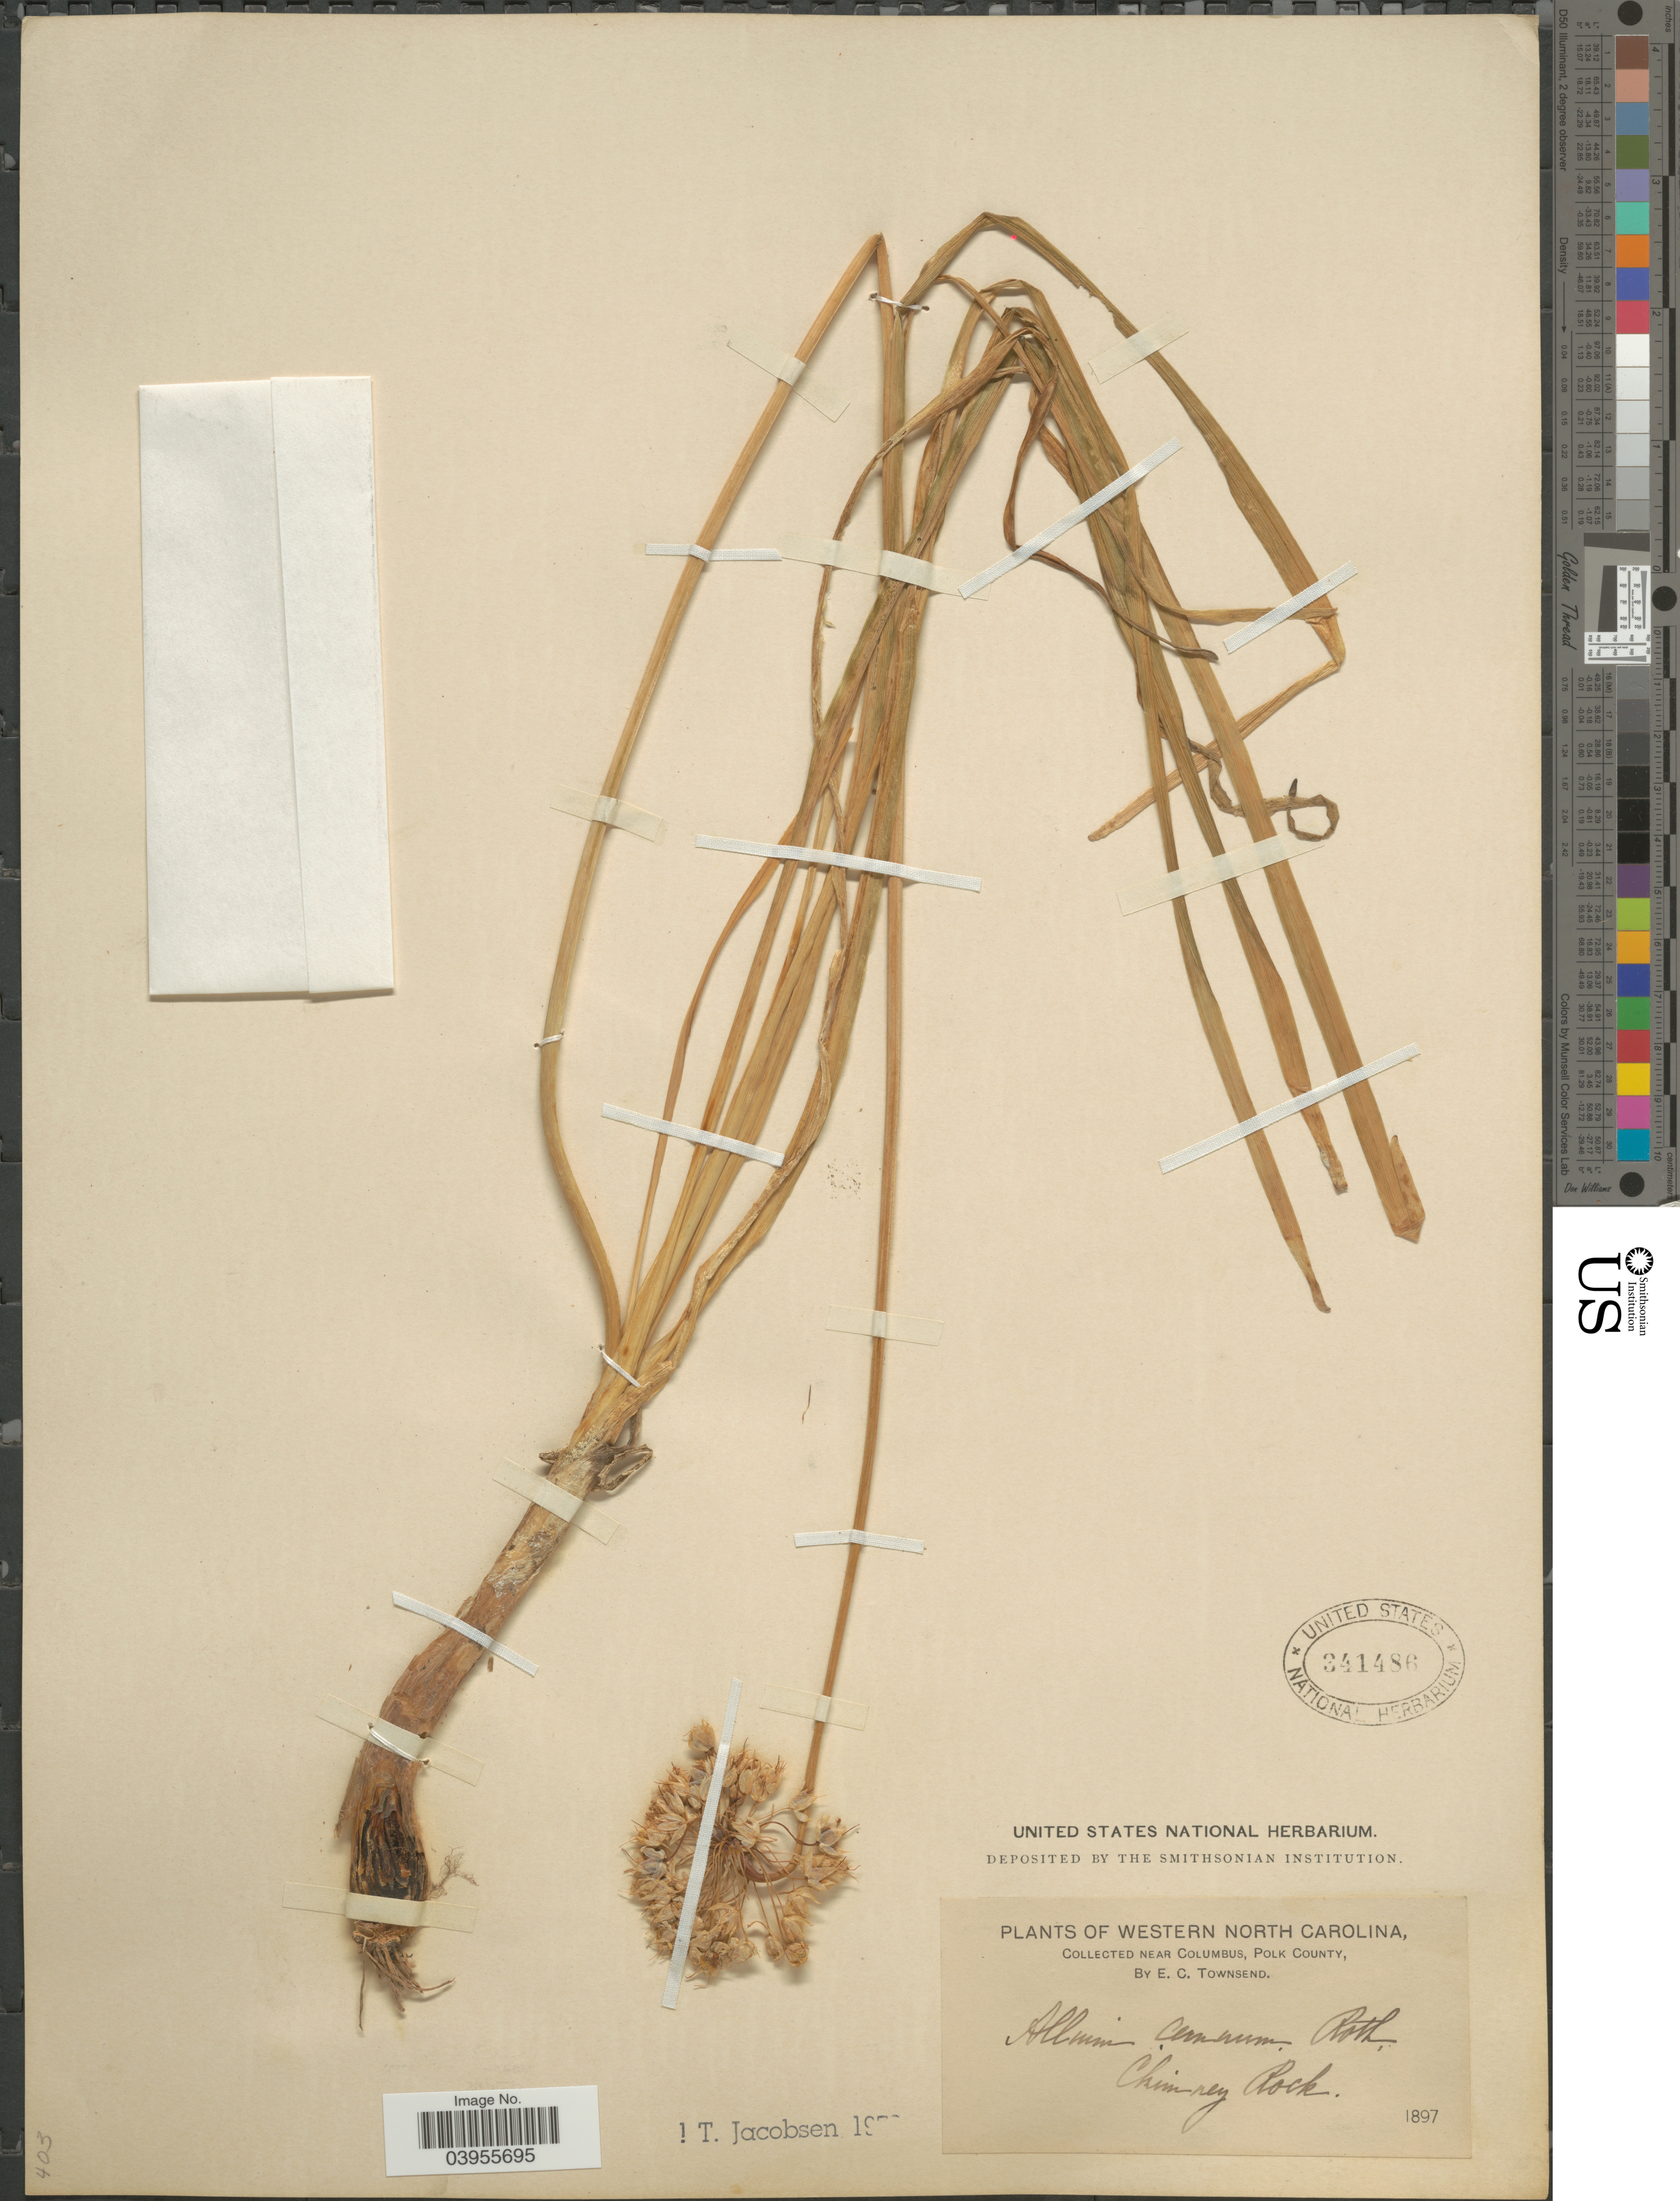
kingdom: Plantae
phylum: Tracheophyta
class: Liliopsida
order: Asparagales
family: Amaryllidaceae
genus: Allium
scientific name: Allium cernuum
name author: Roth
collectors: E. C. Townsend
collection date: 1897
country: United States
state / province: North Carolina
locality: Western North Carolina. Near Columbus, Polk County. Chimney Rock.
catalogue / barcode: US 341486